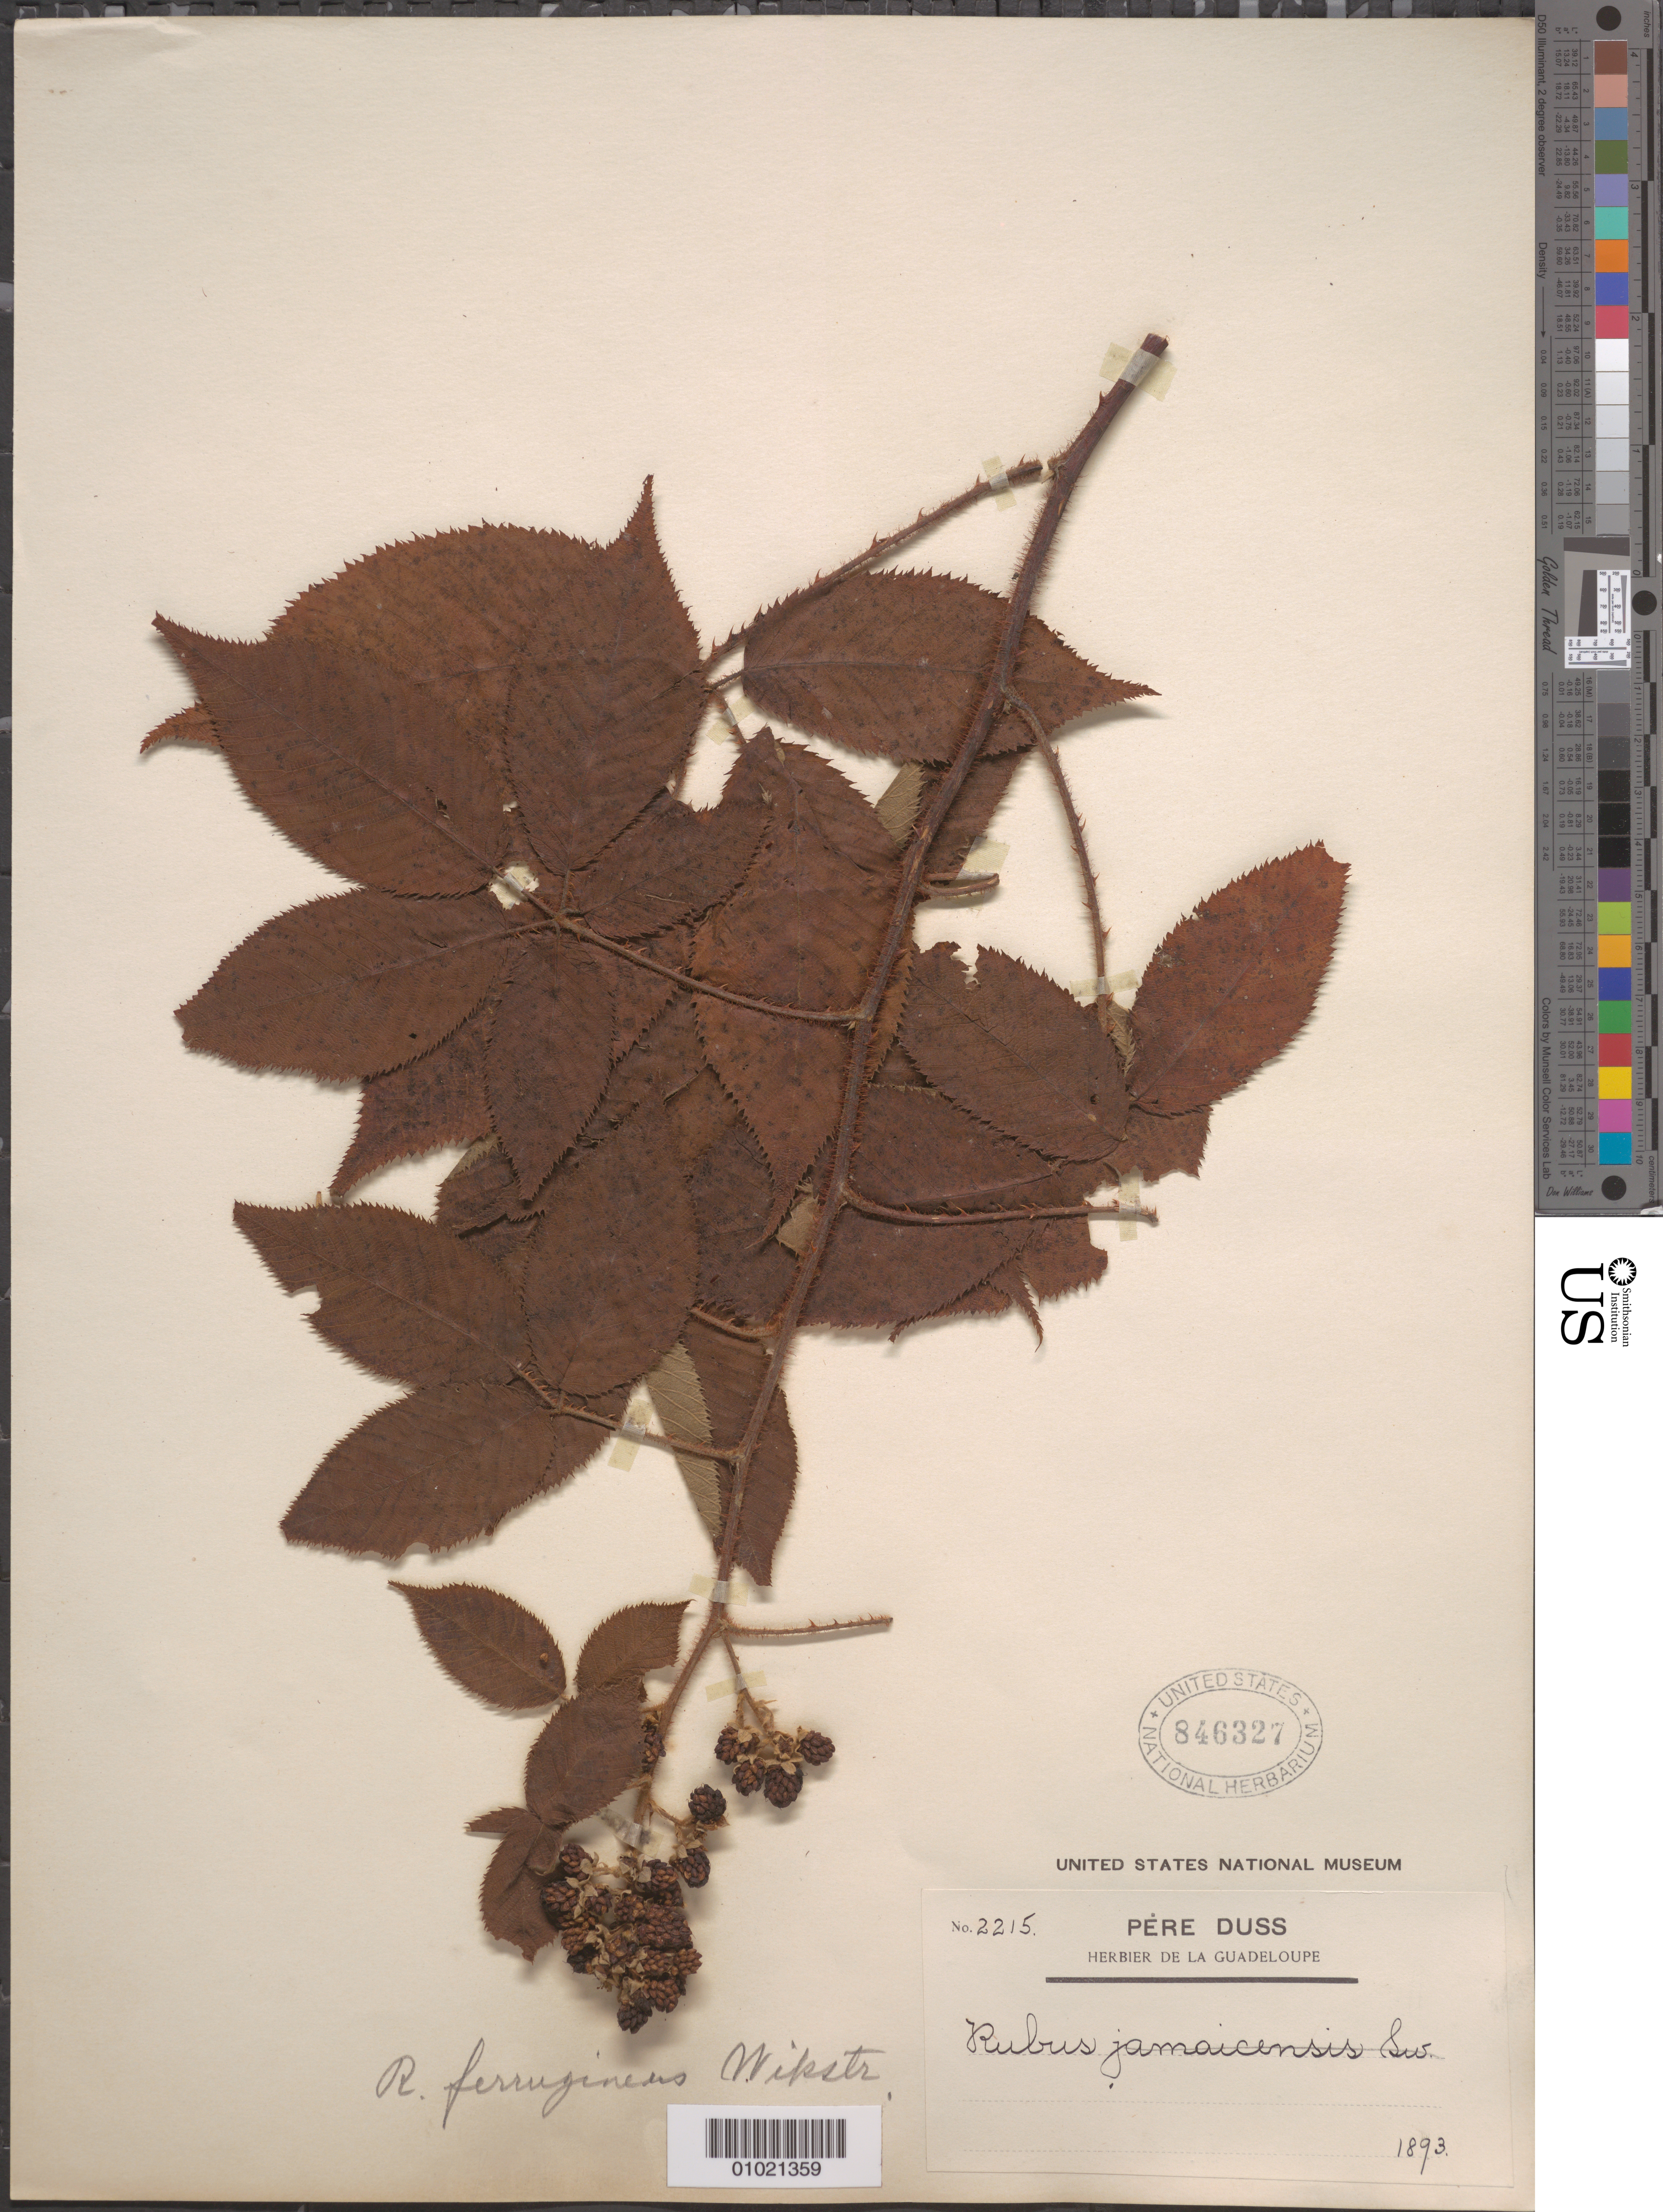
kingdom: Plantae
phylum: Tracheophyta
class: Magnoliopsida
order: Rosales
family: Rosaceae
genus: Rubus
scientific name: Rubus jamaicensis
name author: L.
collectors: Père Duss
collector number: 2215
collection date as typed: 1893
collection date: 1893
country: Guadeloupe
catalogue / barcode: US 846387